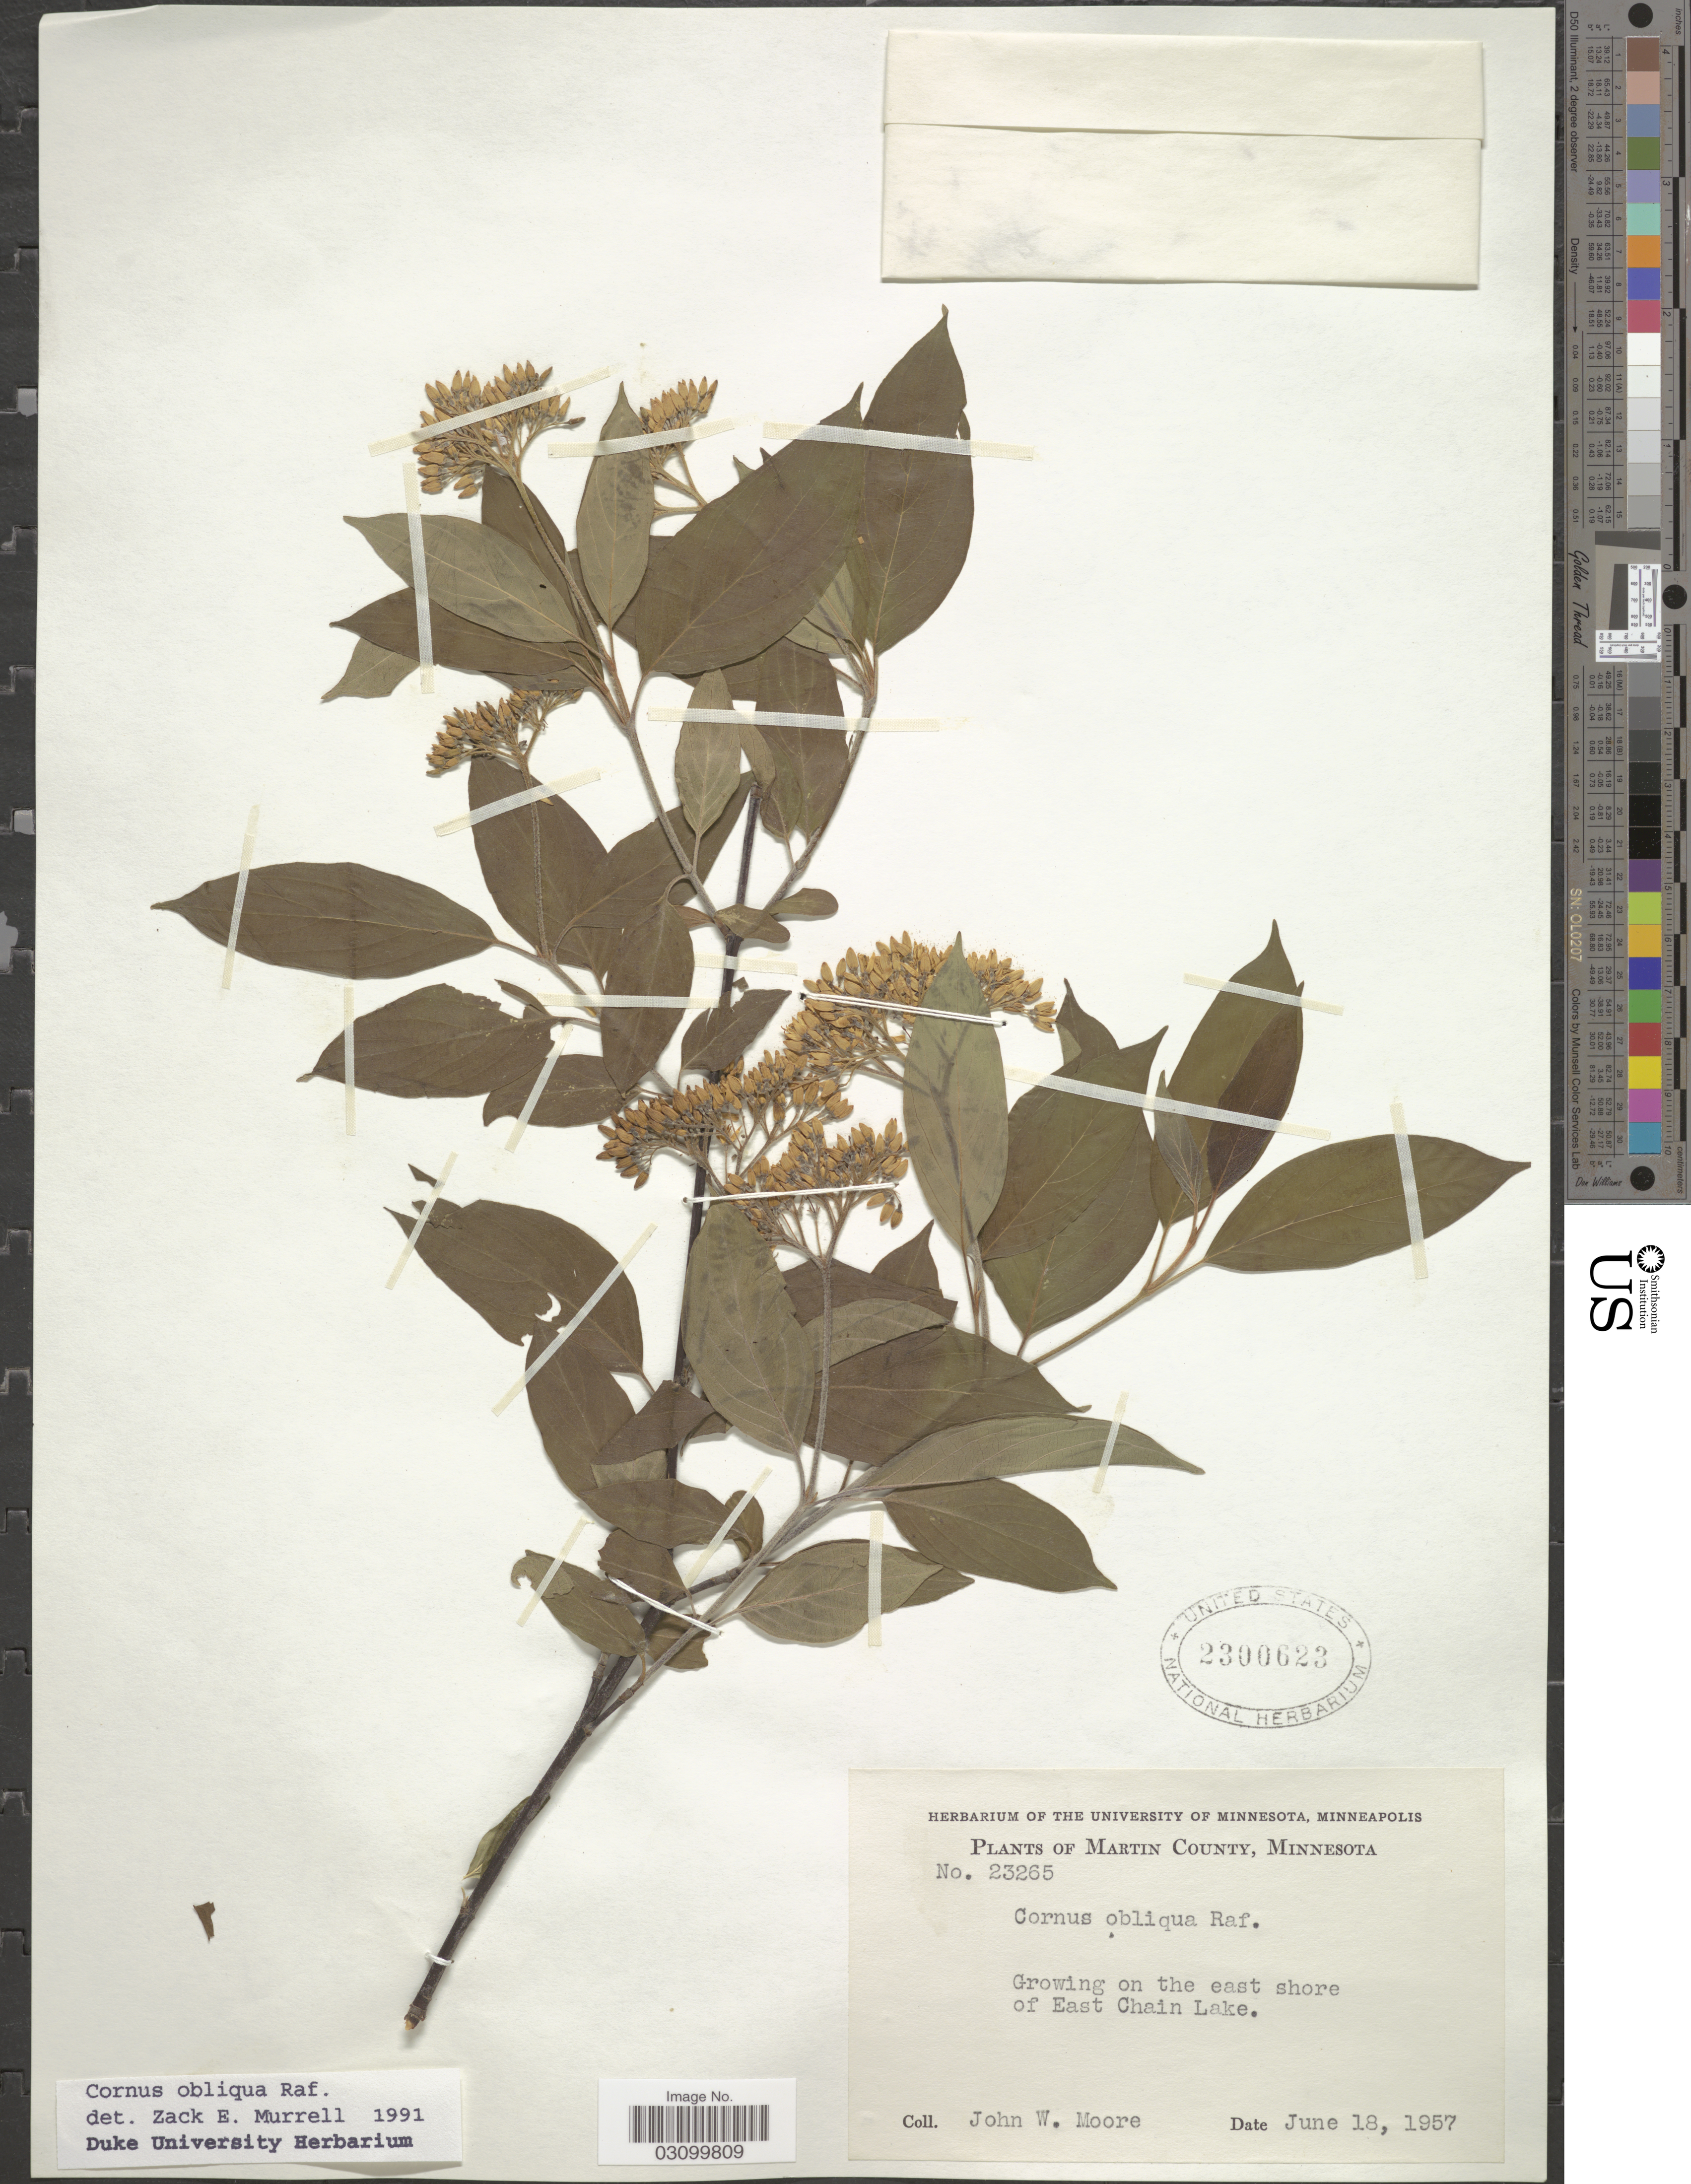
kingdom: Plantae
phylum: Tracheophyta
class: Magnoliopsida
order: Cornales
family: Cornaceae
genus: Cornus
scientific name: Cornus obliqua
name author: Raf.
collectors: J. Moore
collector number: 23265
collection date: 1957-06-18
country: United States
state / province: Minnesota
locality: Martin County. Growing on the east shore of East Chain Lake.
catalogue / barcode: US 2300623